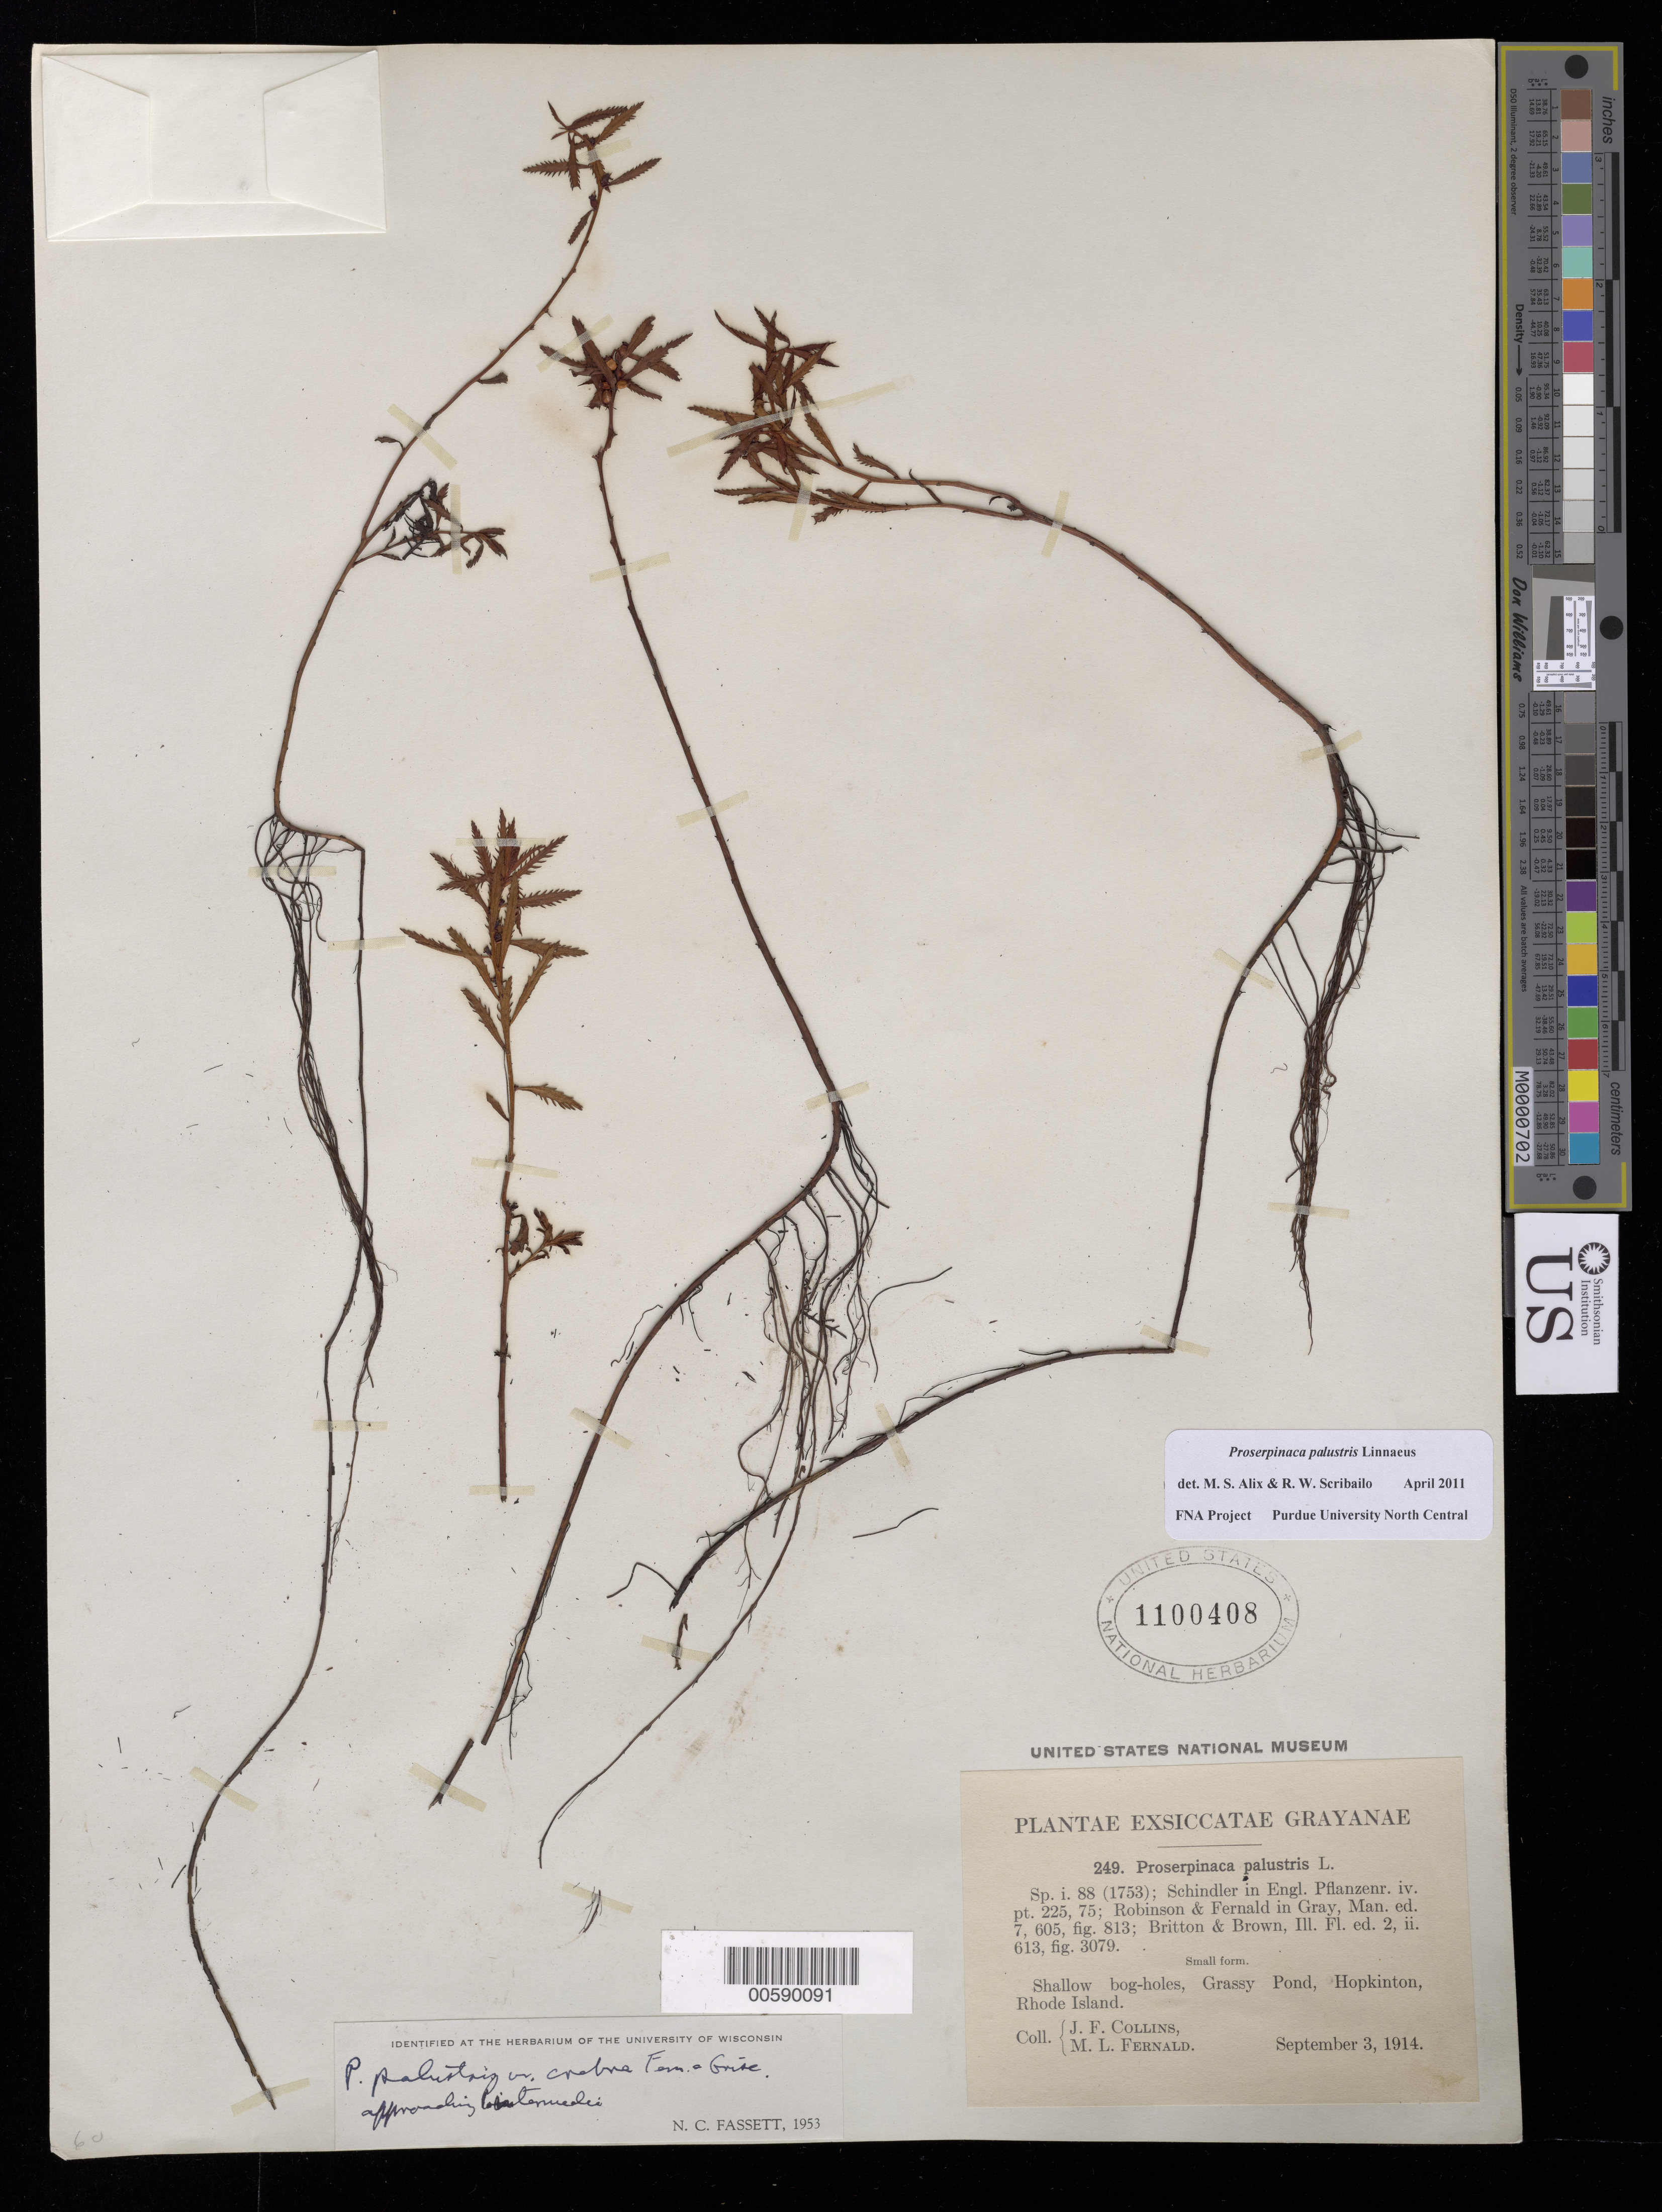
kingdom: Plantae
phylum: Tracheophyta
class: Magnoliopsida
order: Saxifragales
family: Haloragaceae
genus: Proserpinaca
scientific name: Proserpinaca palustris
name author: L.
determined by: Scribailo, R. W.; Alix, M. S.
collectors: J. Collins & M. L. Fernald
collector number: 249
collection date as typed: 03 Sep 1914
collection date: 1914-09-03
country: United States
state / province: Rhode Island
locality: Grassy Pond, Hopkinton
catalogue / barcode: US 1100408